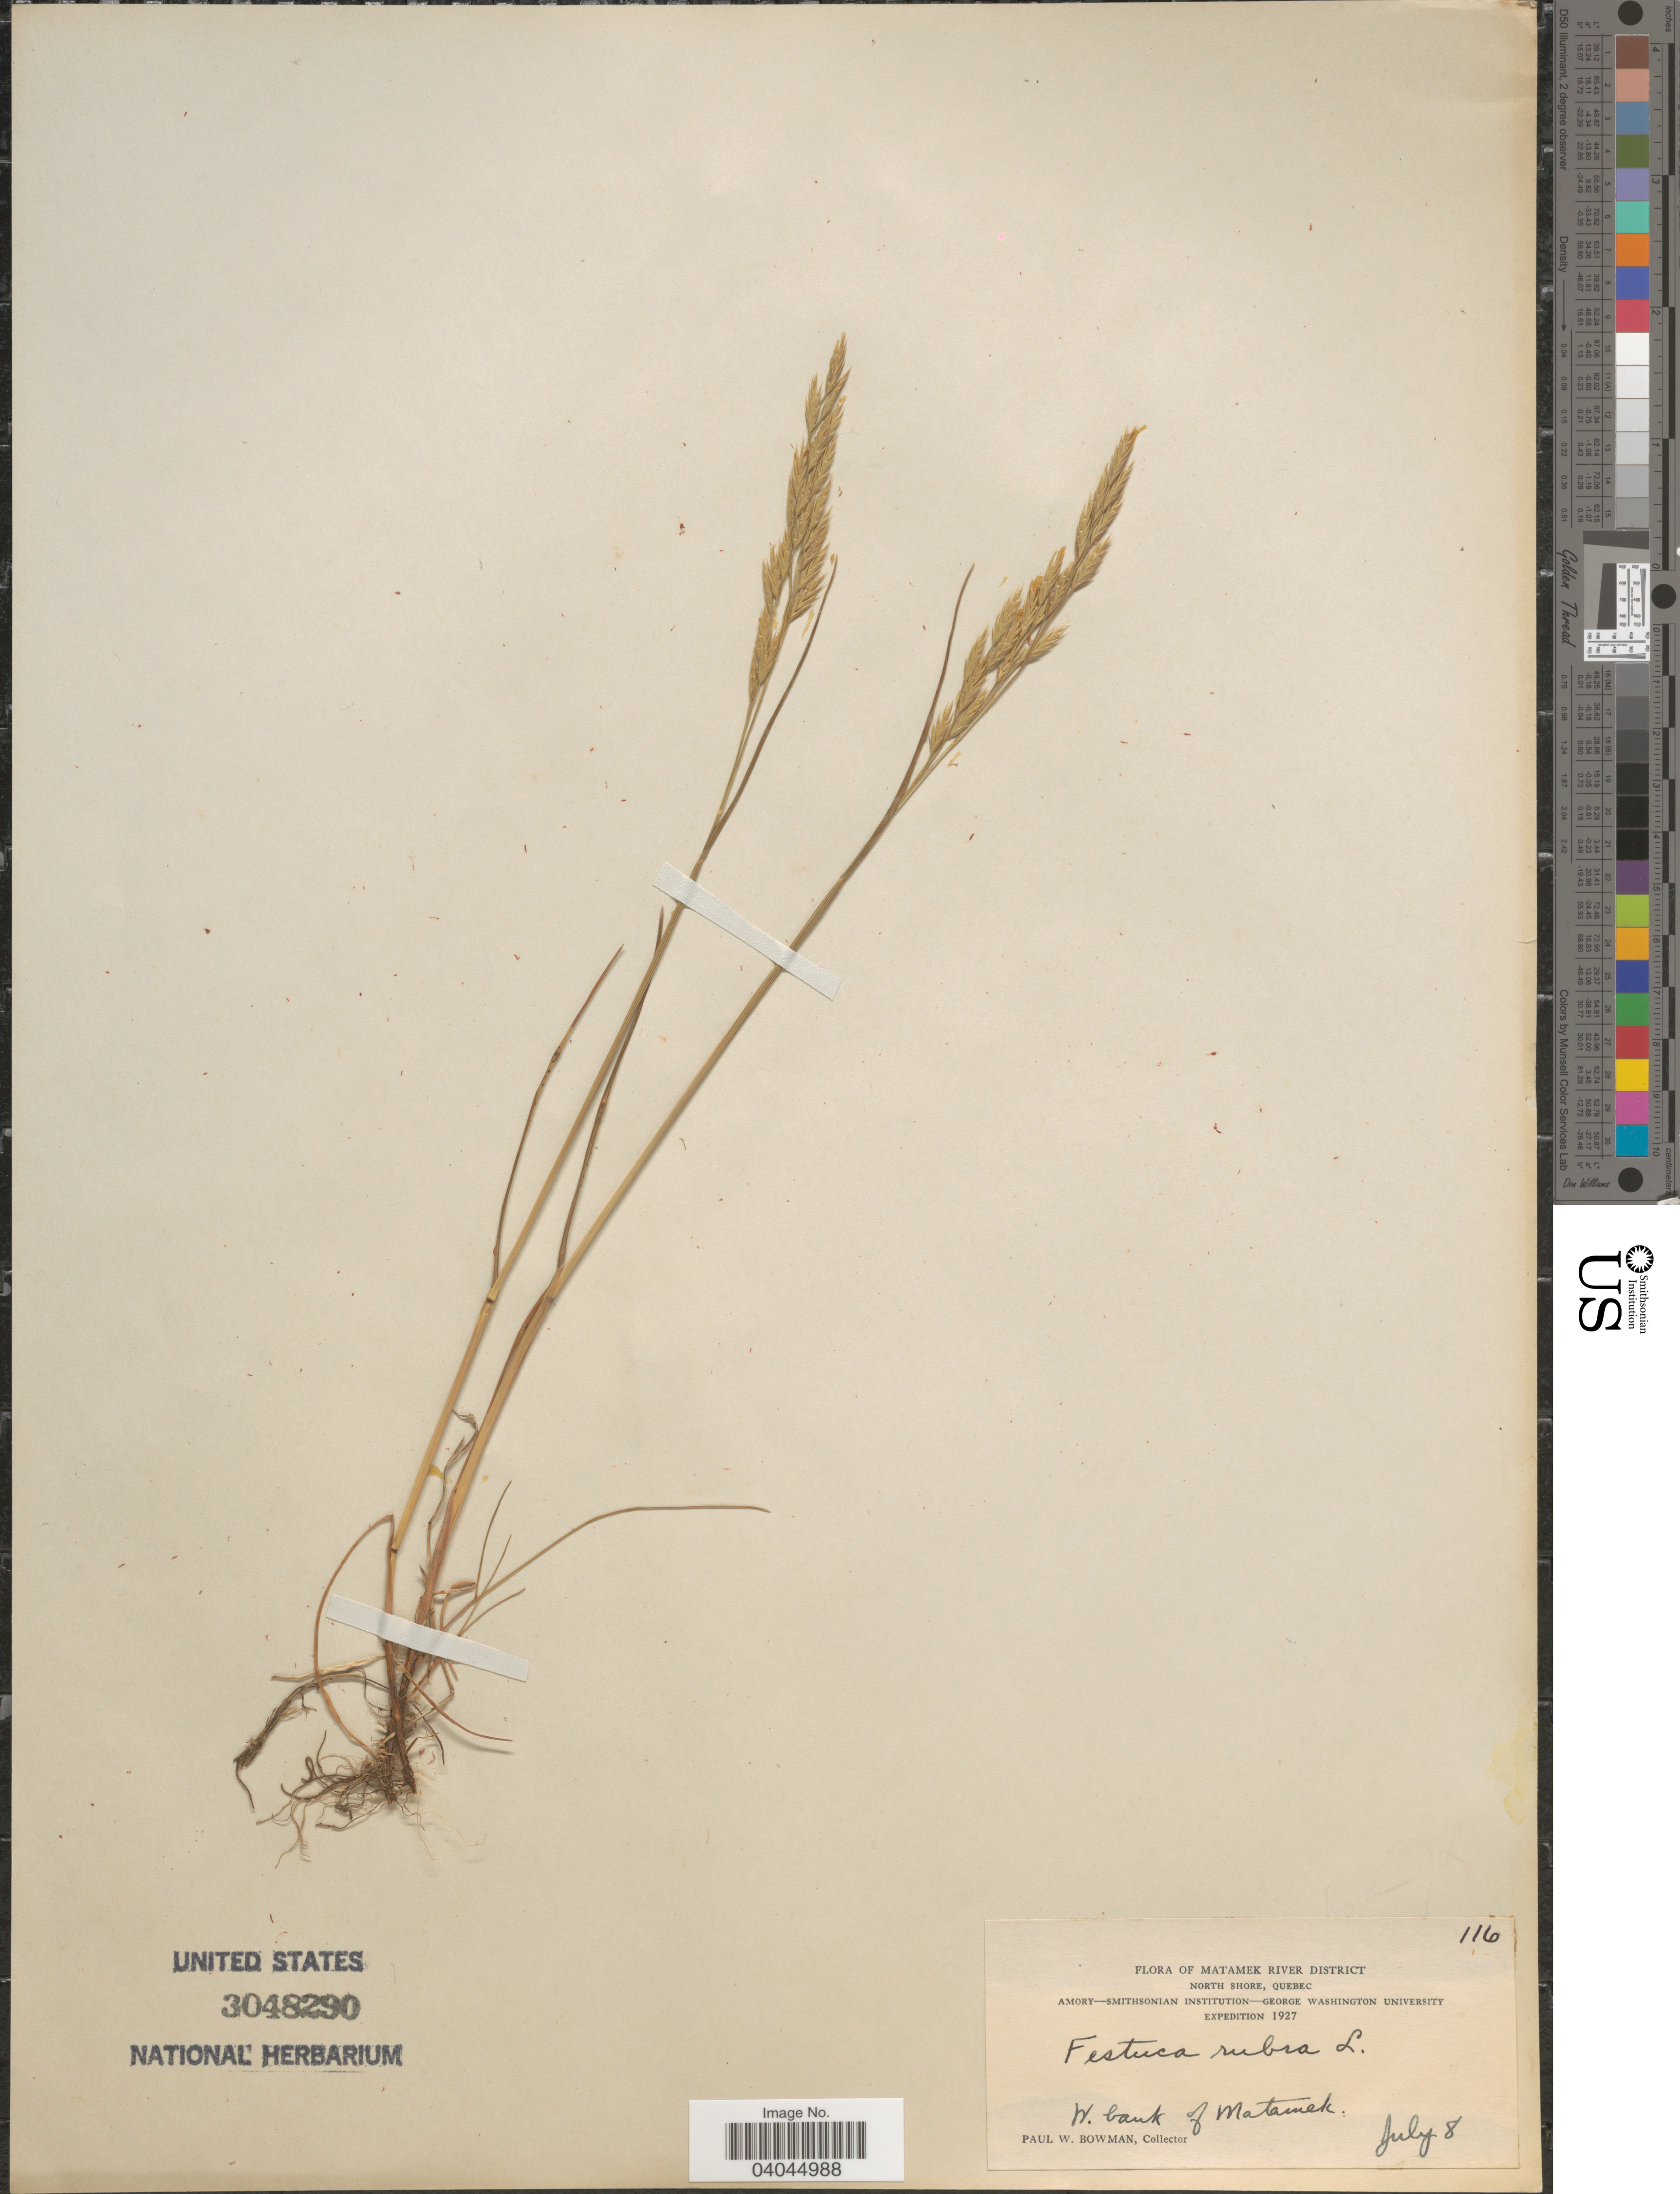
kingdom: Plantae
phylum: Tracheophyta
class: Liliopsida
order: Poales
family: Poaceae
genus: Festuca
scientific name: Festuca rubra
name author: L.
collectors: P. Bowman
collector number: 116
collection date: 1927-07-08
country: Canada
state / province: Quebec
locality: Matamek River District. W. bank of Matamek.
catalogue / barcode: US 3048290